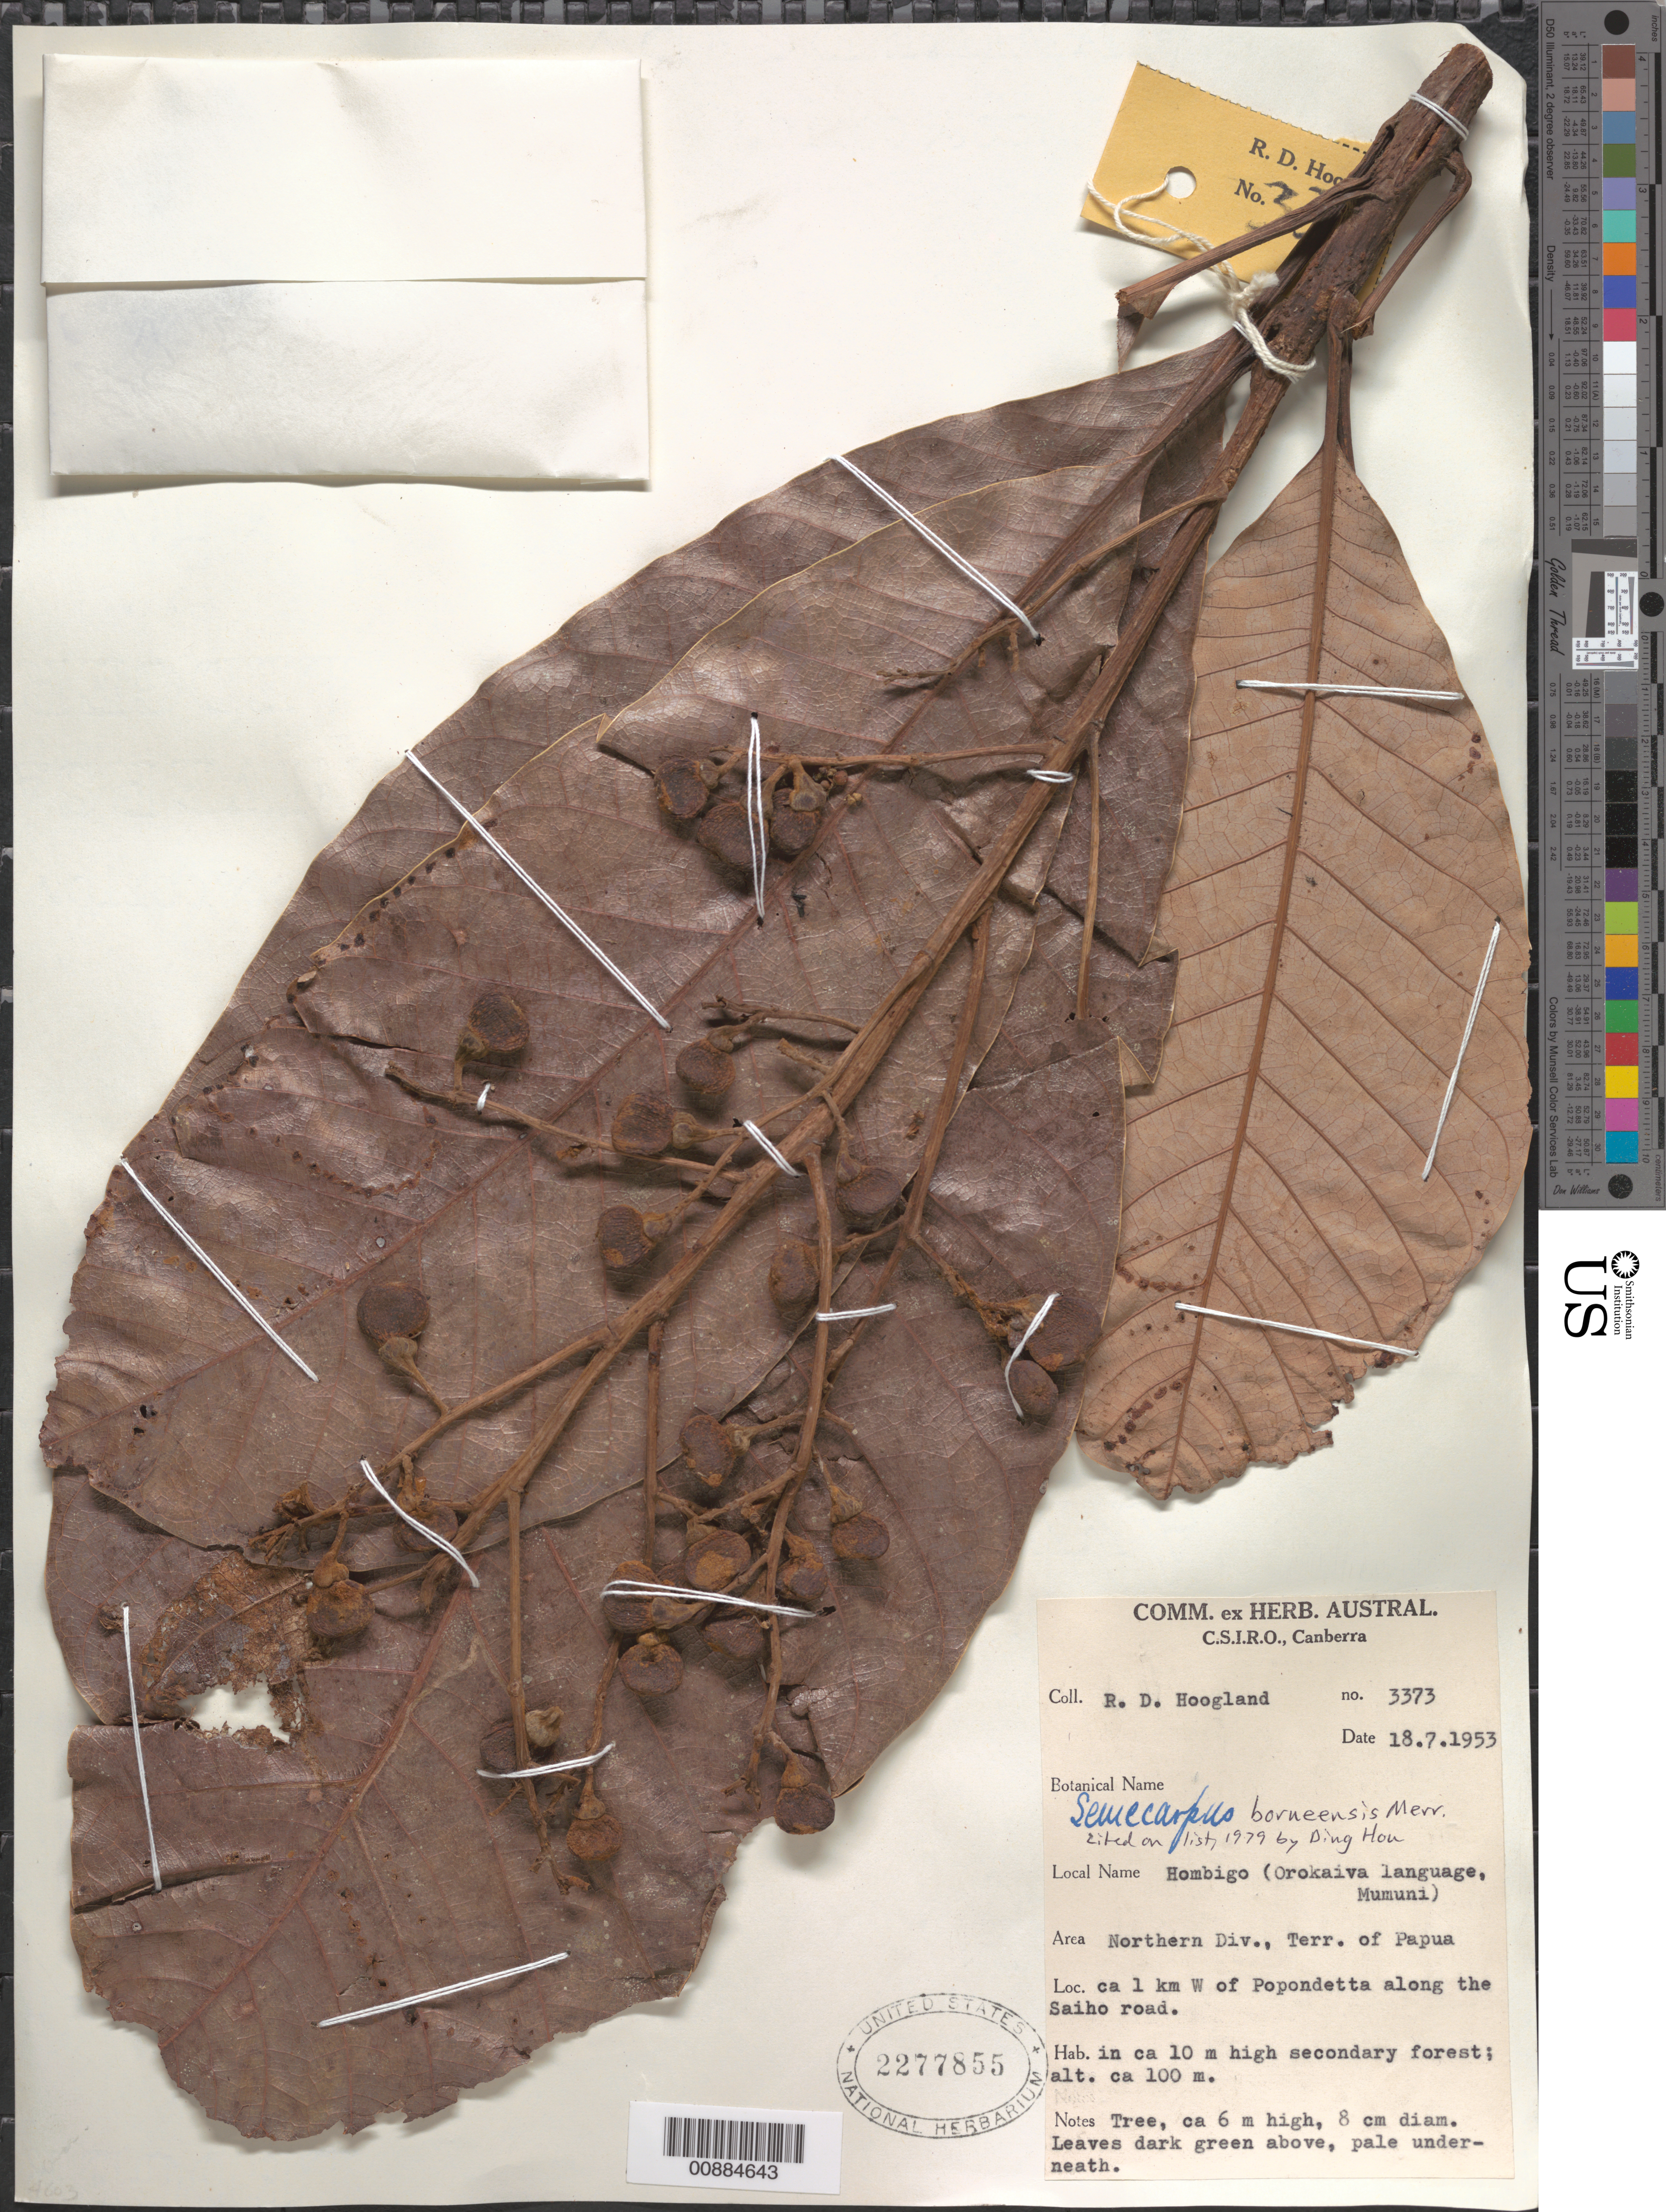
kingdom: Plantae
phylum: Tracheophyta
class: Magnoliopsida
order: Sapindales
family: Anacardiaceae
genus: Semecarpus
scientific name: Semecarpus borneensis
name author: Merr.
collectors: R. D. Hoogland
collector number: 3373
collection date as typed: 18 Jul 1953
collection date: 1953-07-18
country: Papua New Guinea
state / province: Northern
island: New Guinea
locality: ca. 1 km west of Popondetta along saiho road.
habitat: in ca. 10 m high secondary forest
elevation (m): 100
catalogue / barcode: US 2277855